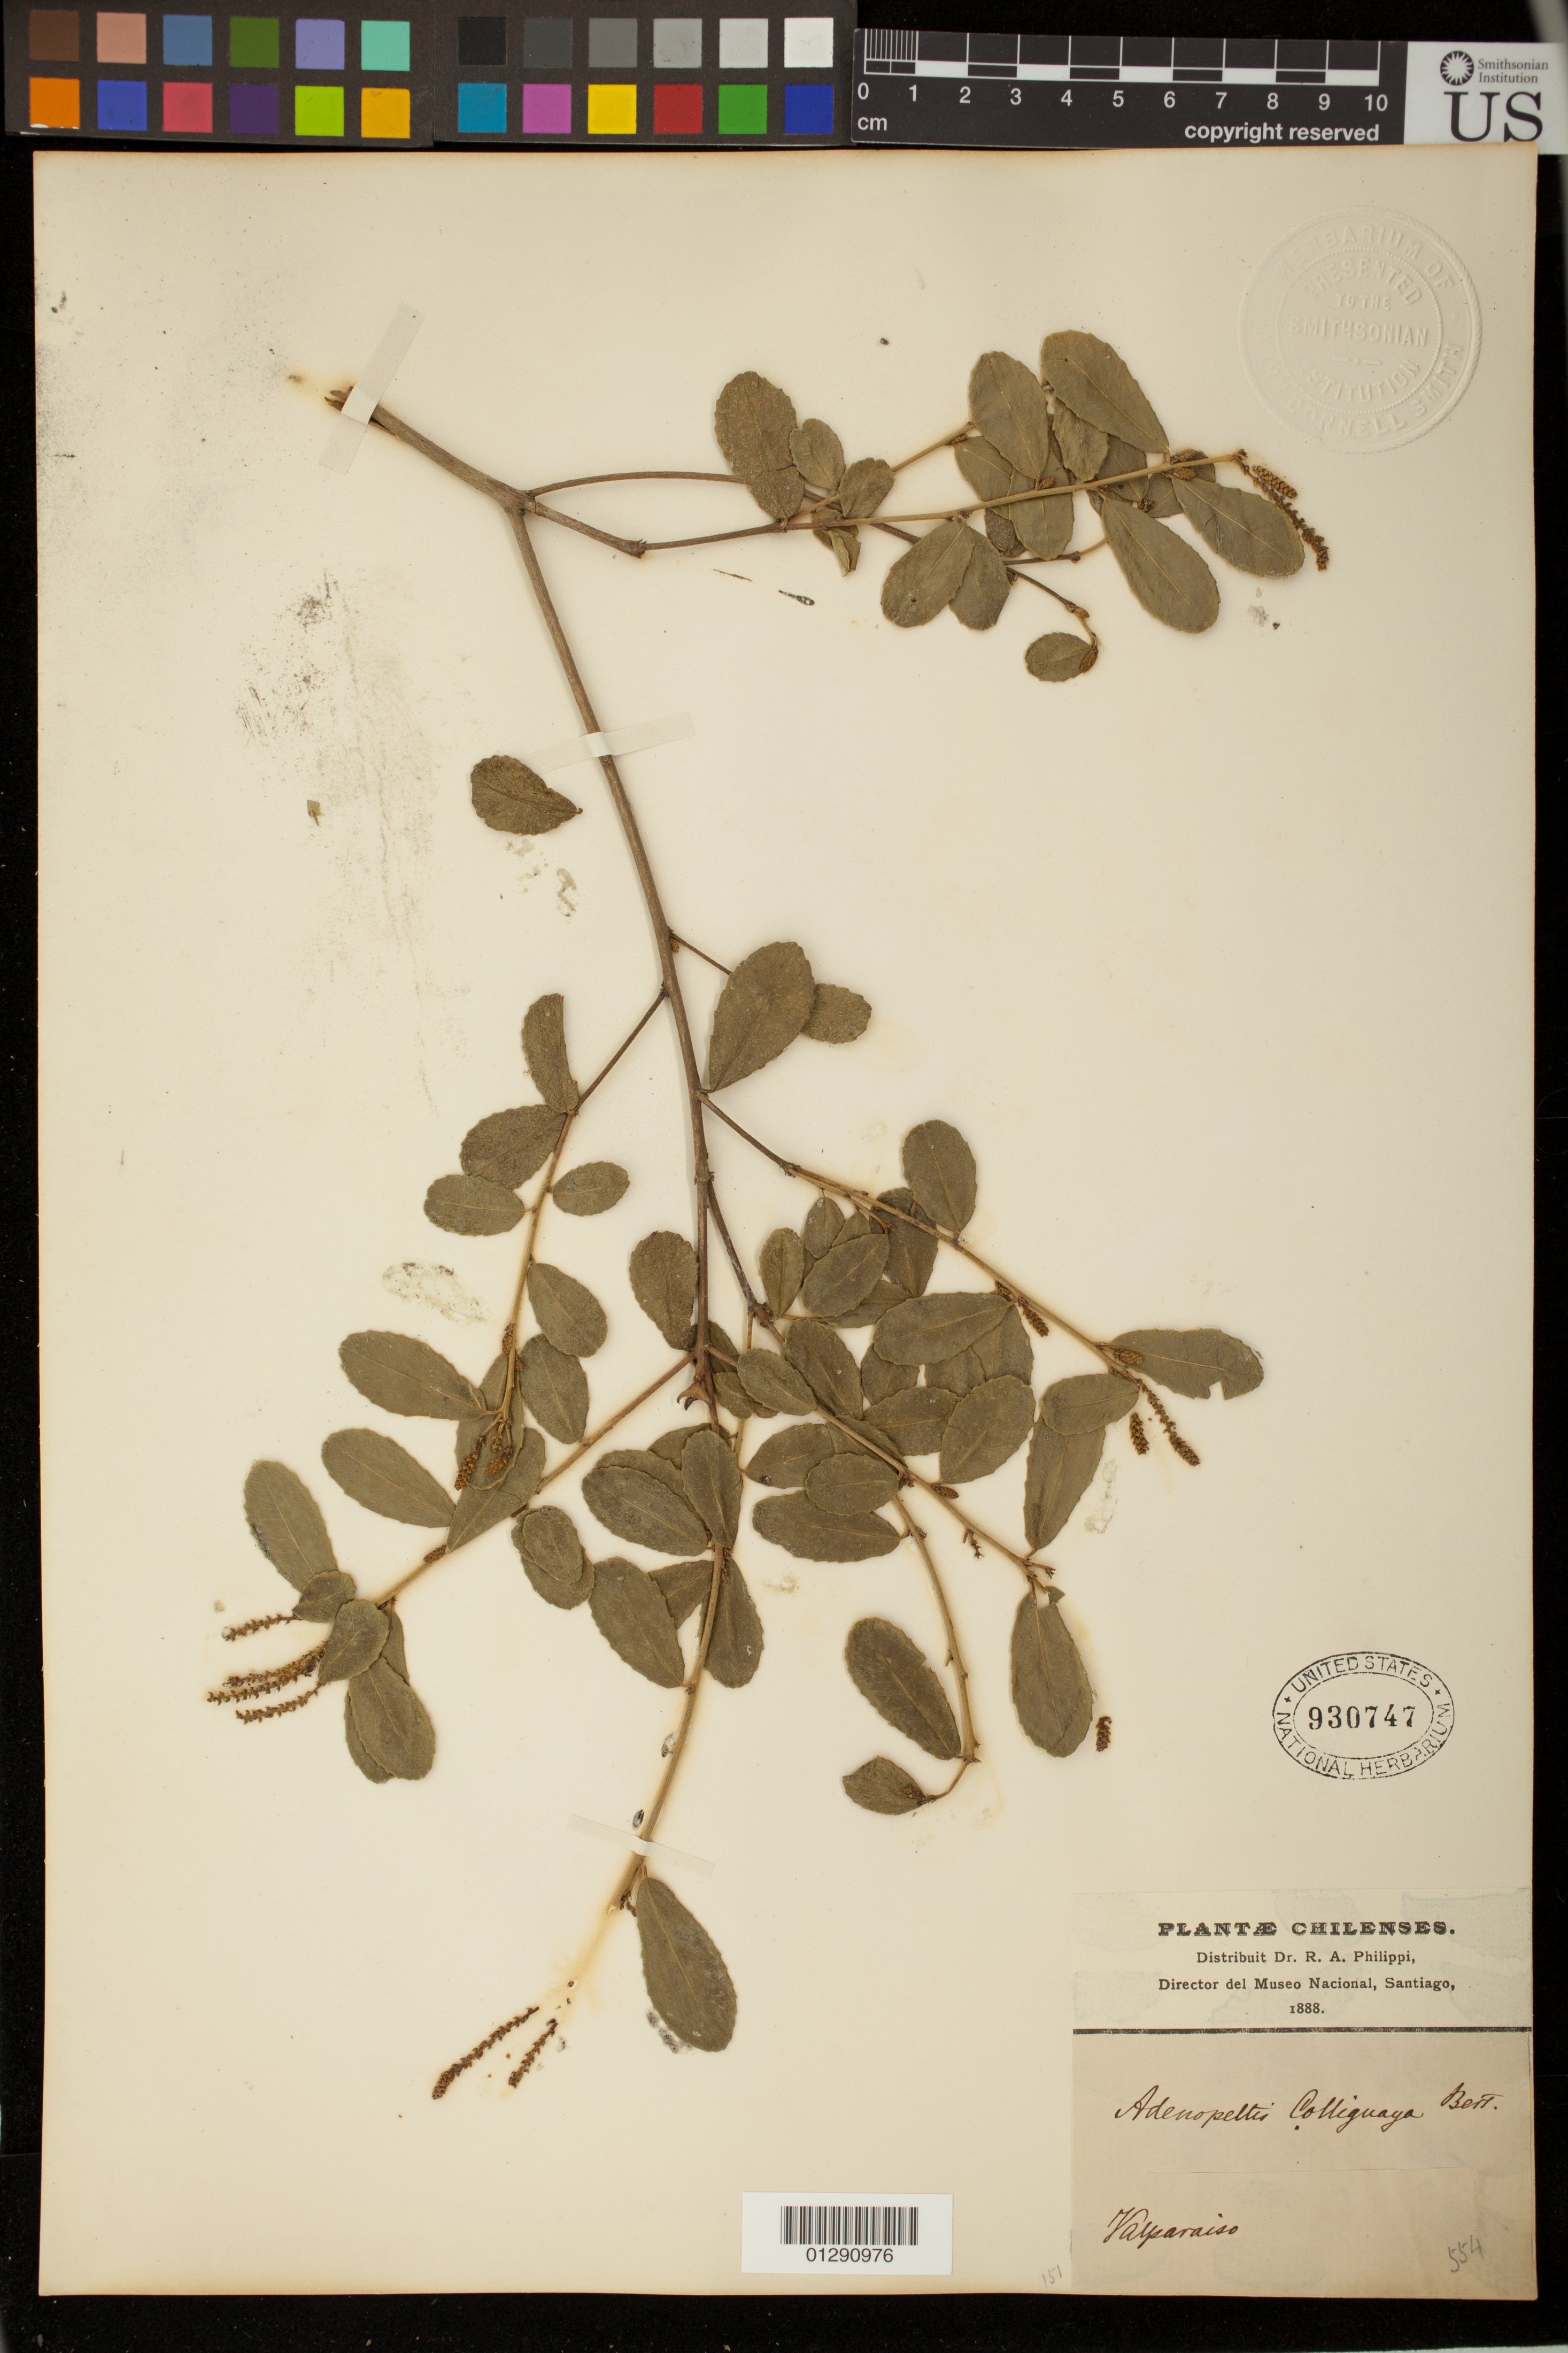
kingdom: Plantae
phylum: Tracheophyta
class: Magnoliopsida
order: Malpighiales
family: Euphorbiaceae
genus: Adenopeltis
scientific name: Adenopeltis colliguaya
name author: Bertero ex A. Juss.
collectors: R. A. Philippi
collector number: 554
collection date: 1888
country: Chile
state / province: Valparaíso (V)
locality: Valparaiso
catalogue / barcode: US 930747